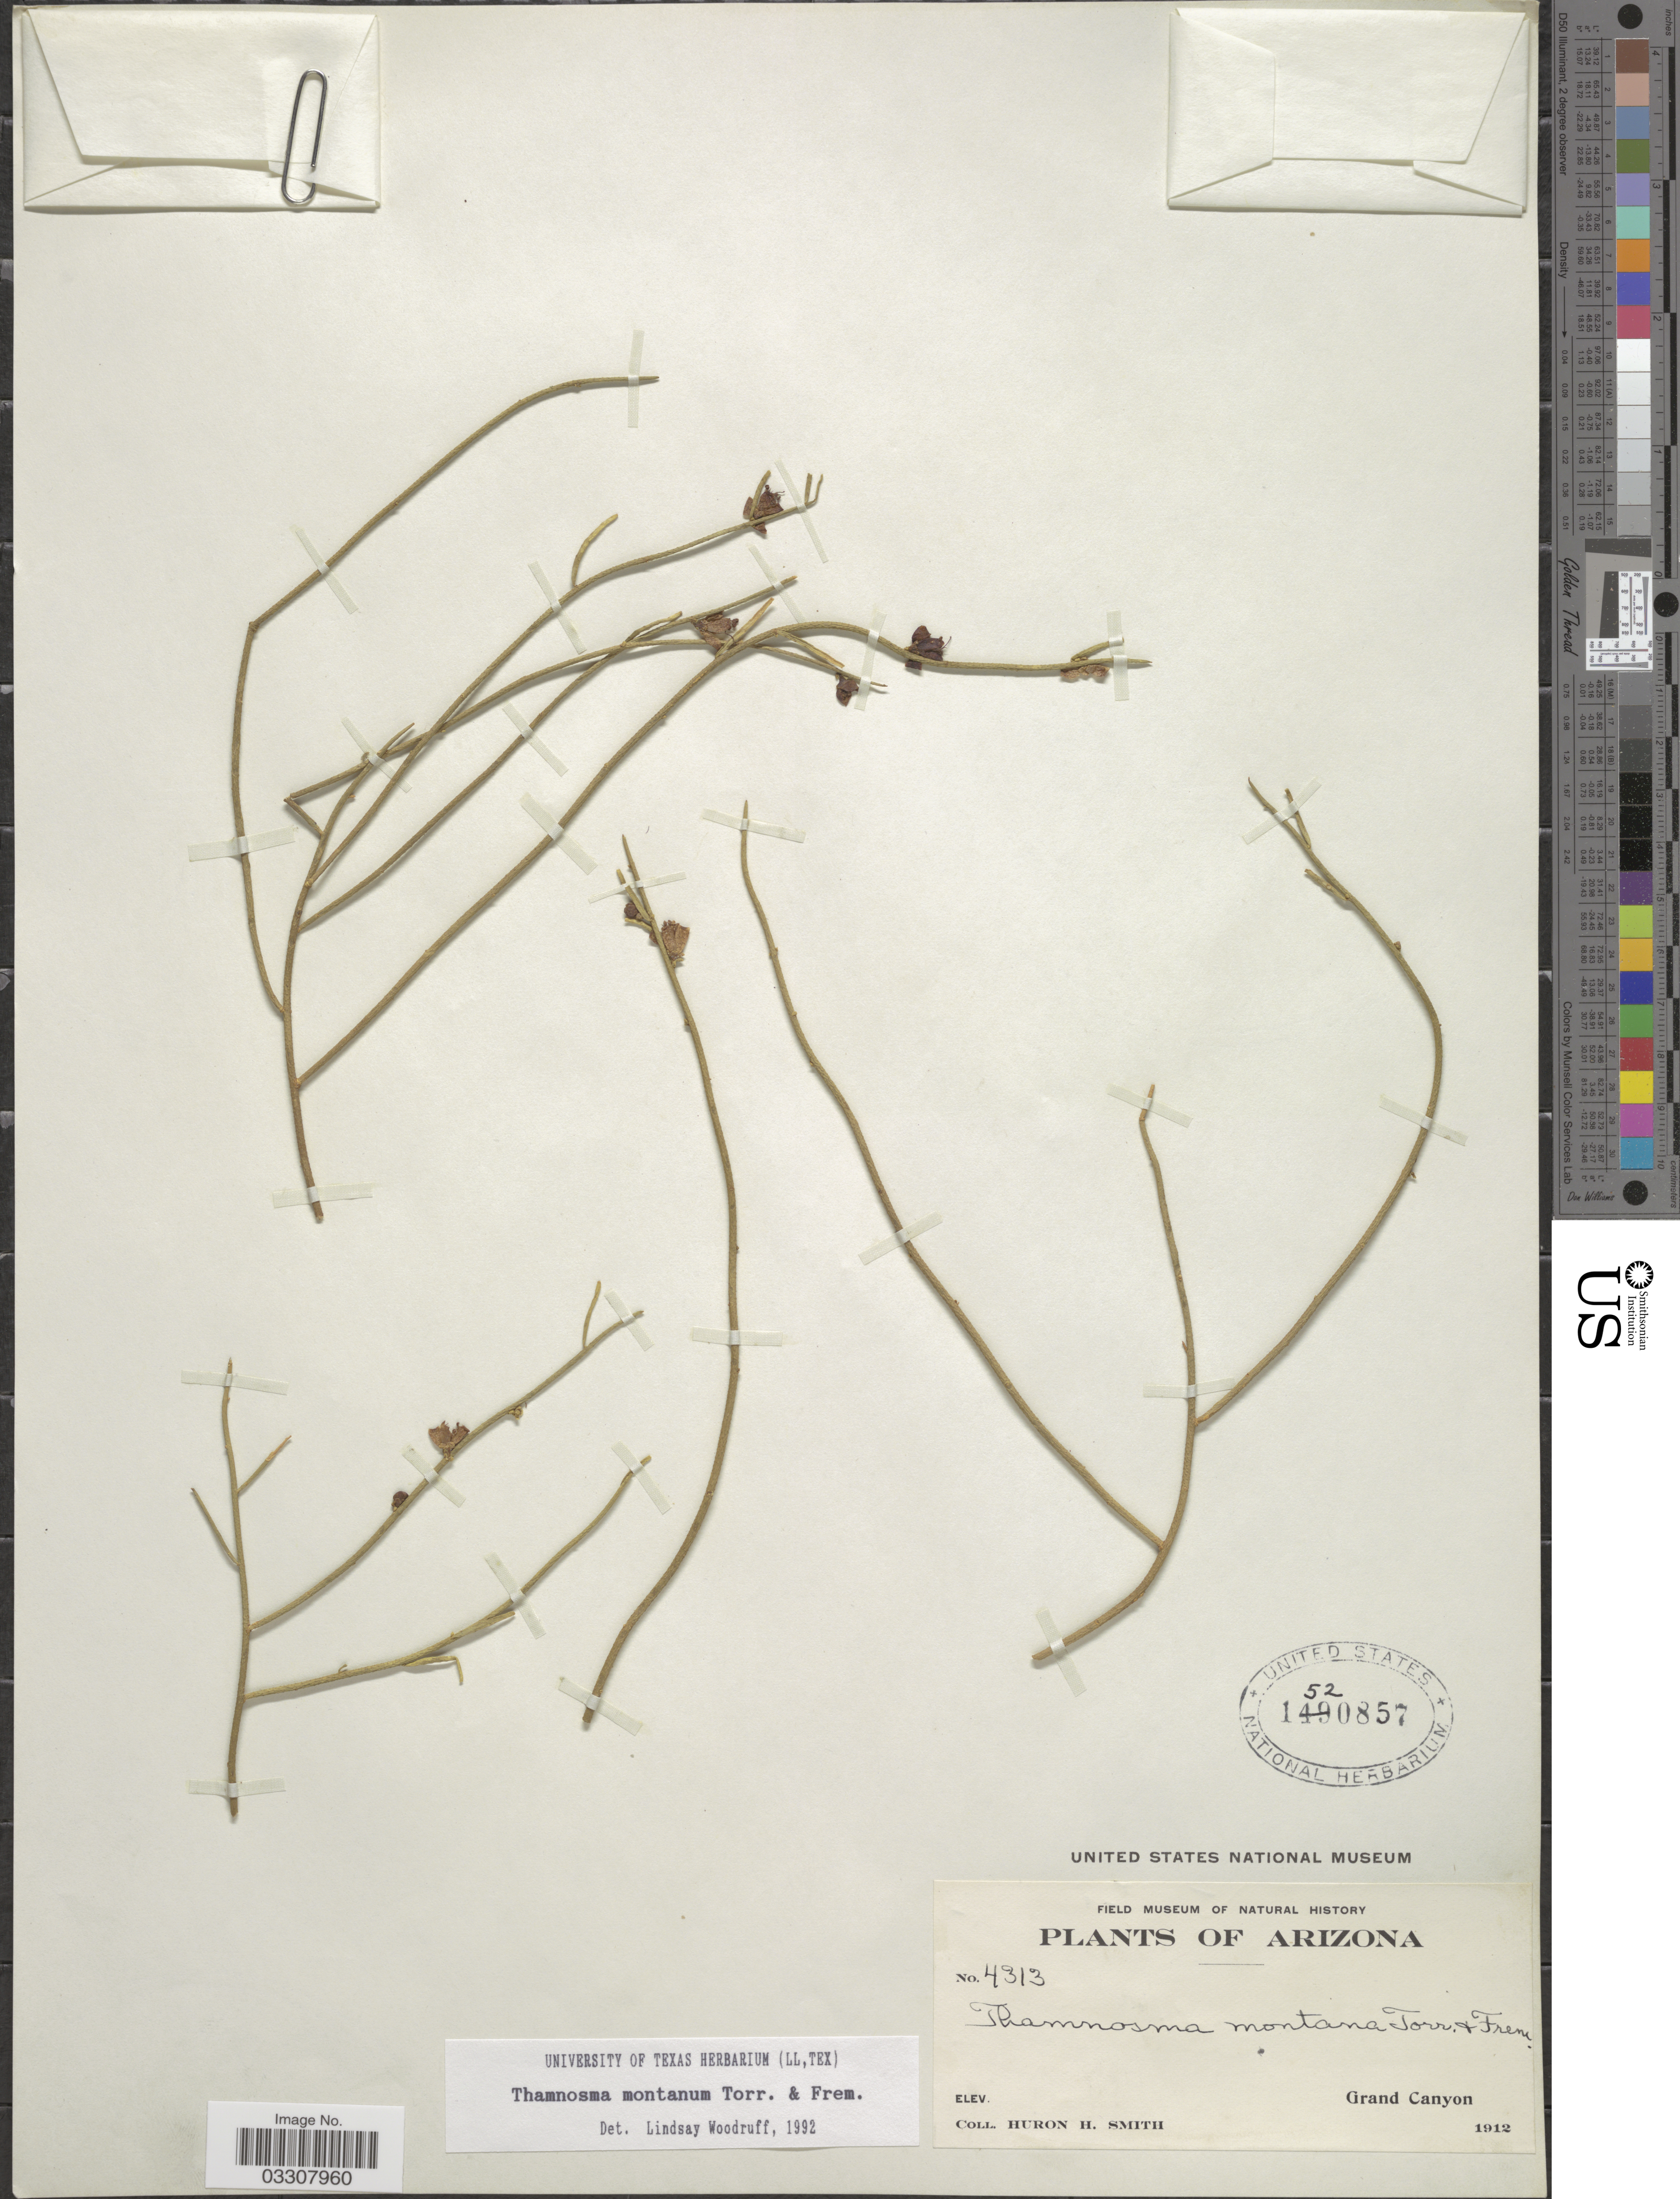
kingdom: Plantae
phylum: Tracheophyta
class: Magnoliopsida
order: Sapindales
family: Rutaceae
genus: Thamnosma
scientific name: Thamnosma montana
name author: Torr. & Frém.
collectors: Huron H. Smith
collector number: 4313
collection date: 1912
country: United States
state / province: Arizona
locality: Grand Canyon.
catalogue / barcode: US 1530857